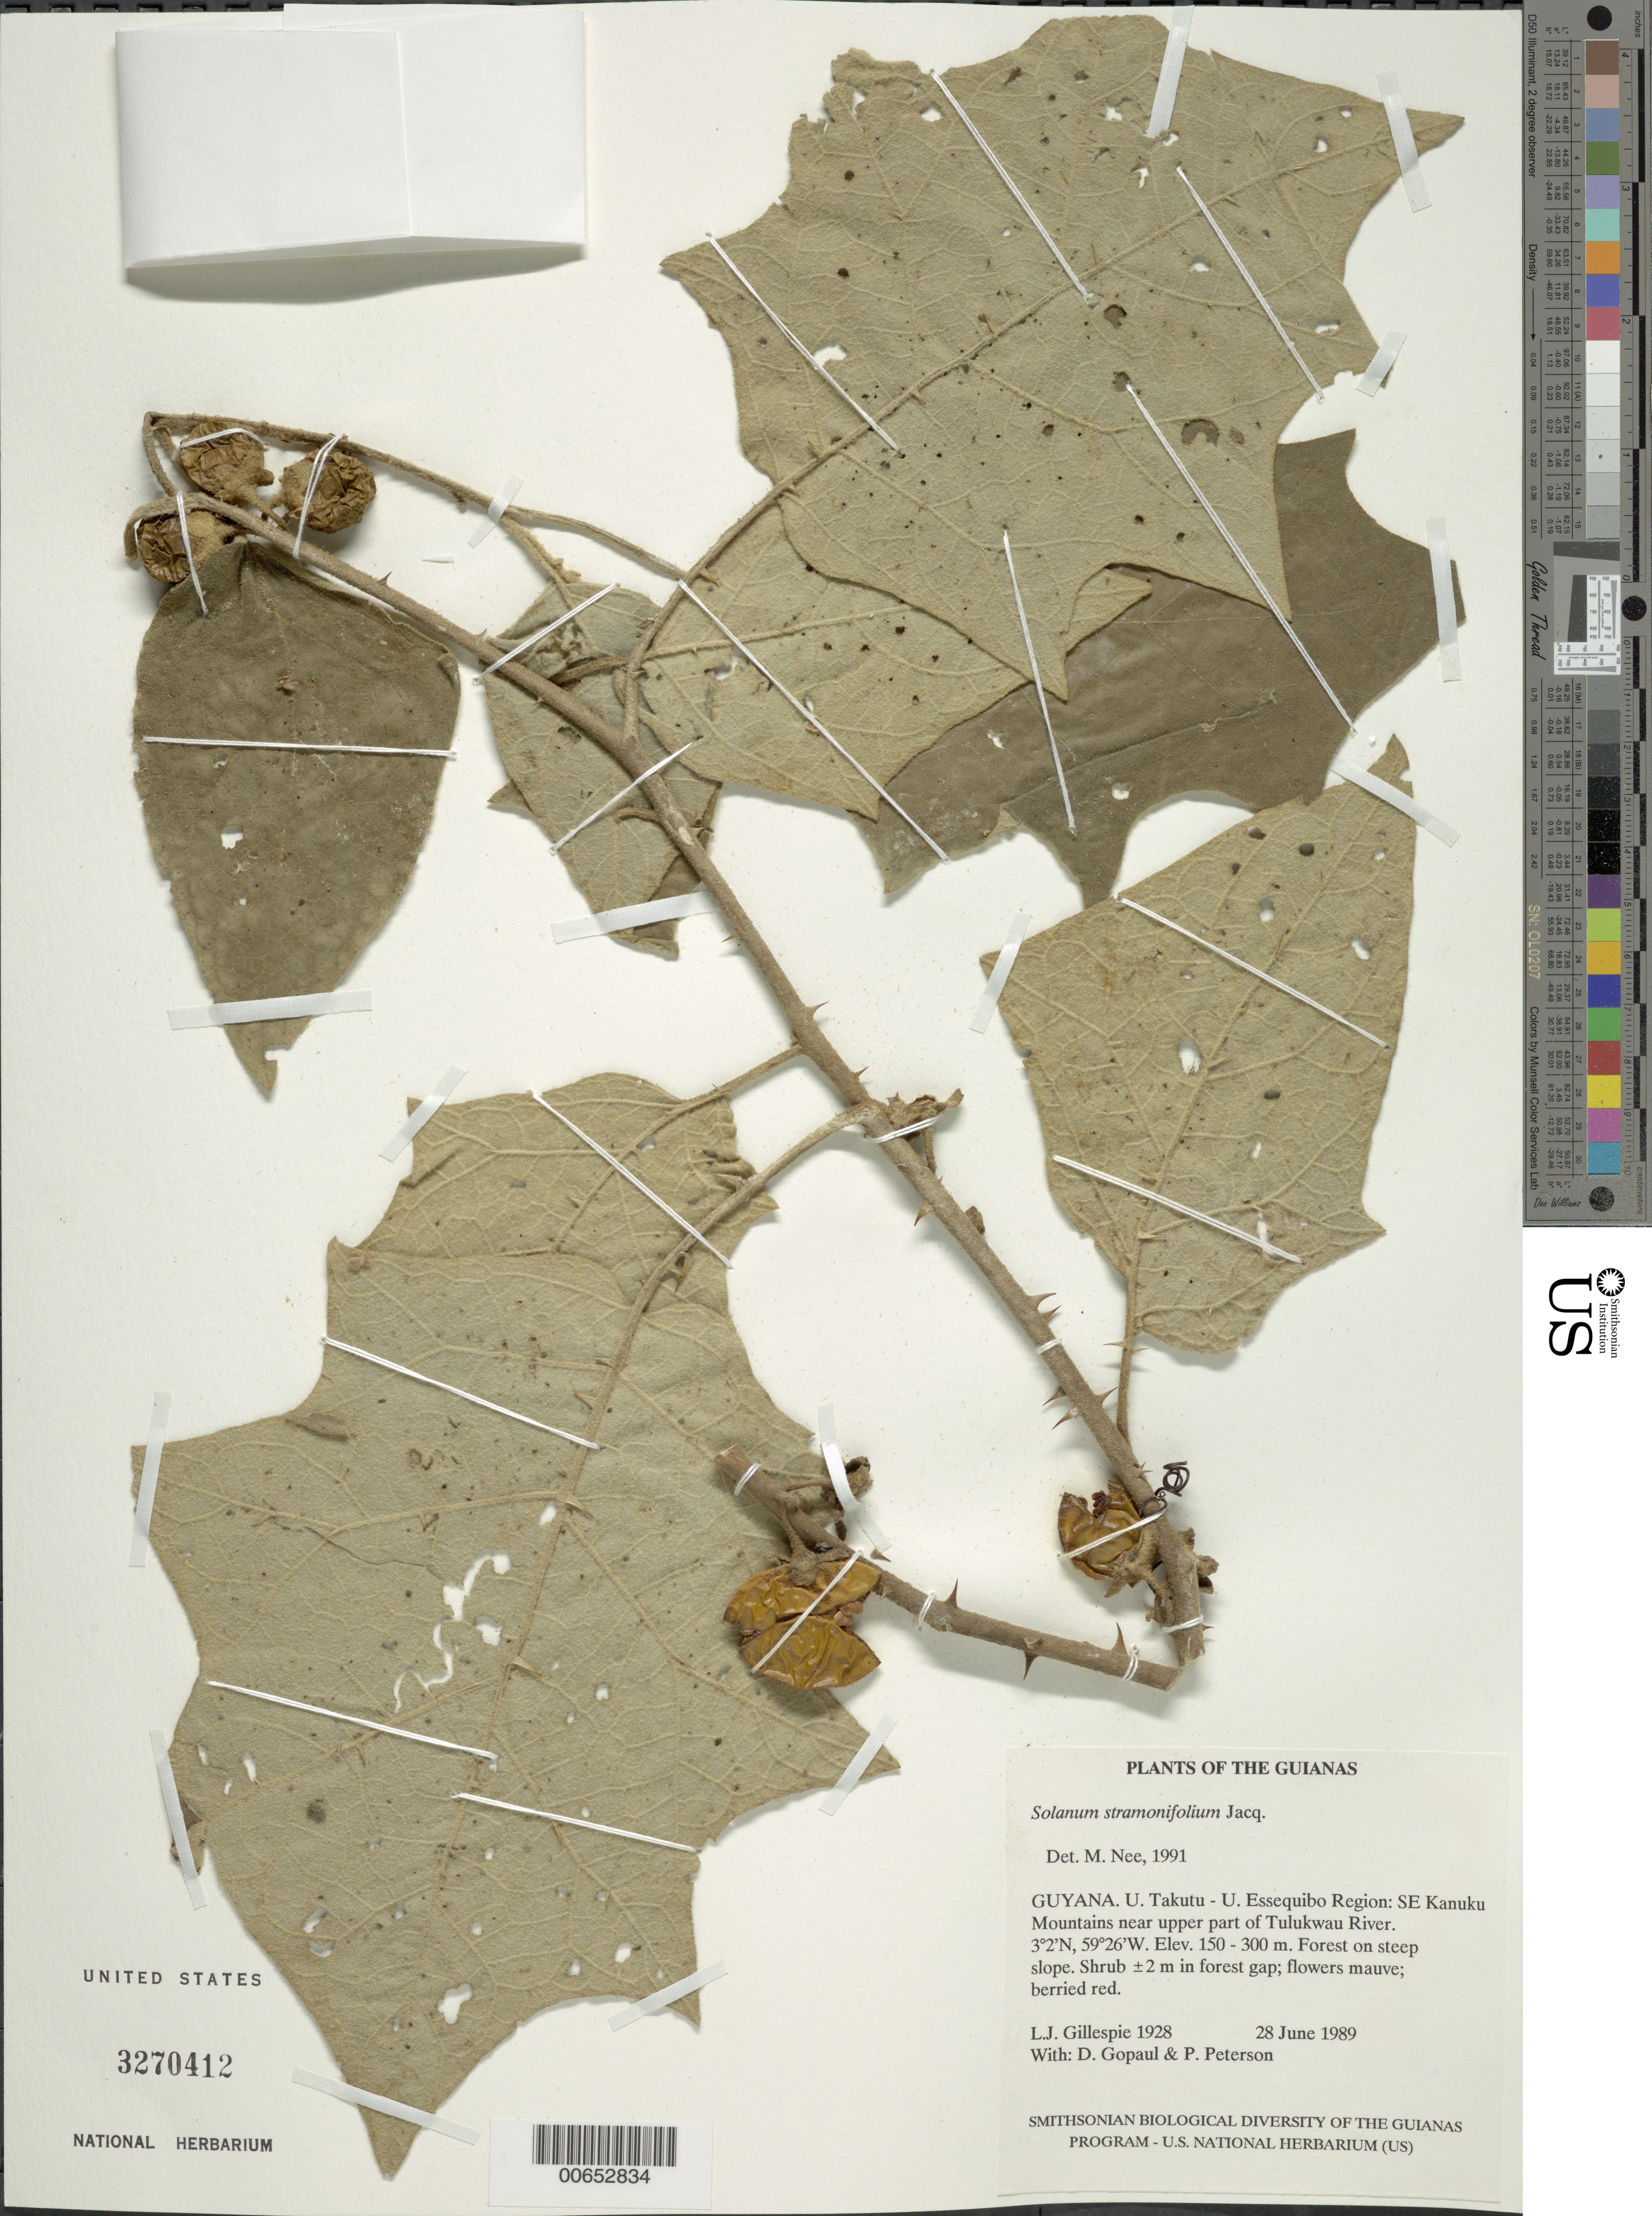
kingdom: Plantae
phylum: Tracheophyta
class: Magnoliopsida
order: Solanales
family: Solanaceae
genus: Solanum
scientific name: Solanum stramoniifolium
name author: Jacq.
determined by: Nee, Michael H.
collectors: L. J. Gillespie, D. Gopaul & P. M. Peterson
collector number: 1928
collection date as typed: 6 Jun 1989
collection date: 1989-06-06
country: Guyana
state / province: U. Takutu-U. Essequibo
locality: SE Kanuku Mts near upper part of Tulukwau River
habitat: Forest on steep slope. Growing in forest gap.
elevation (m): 150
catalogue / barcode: US 3270412